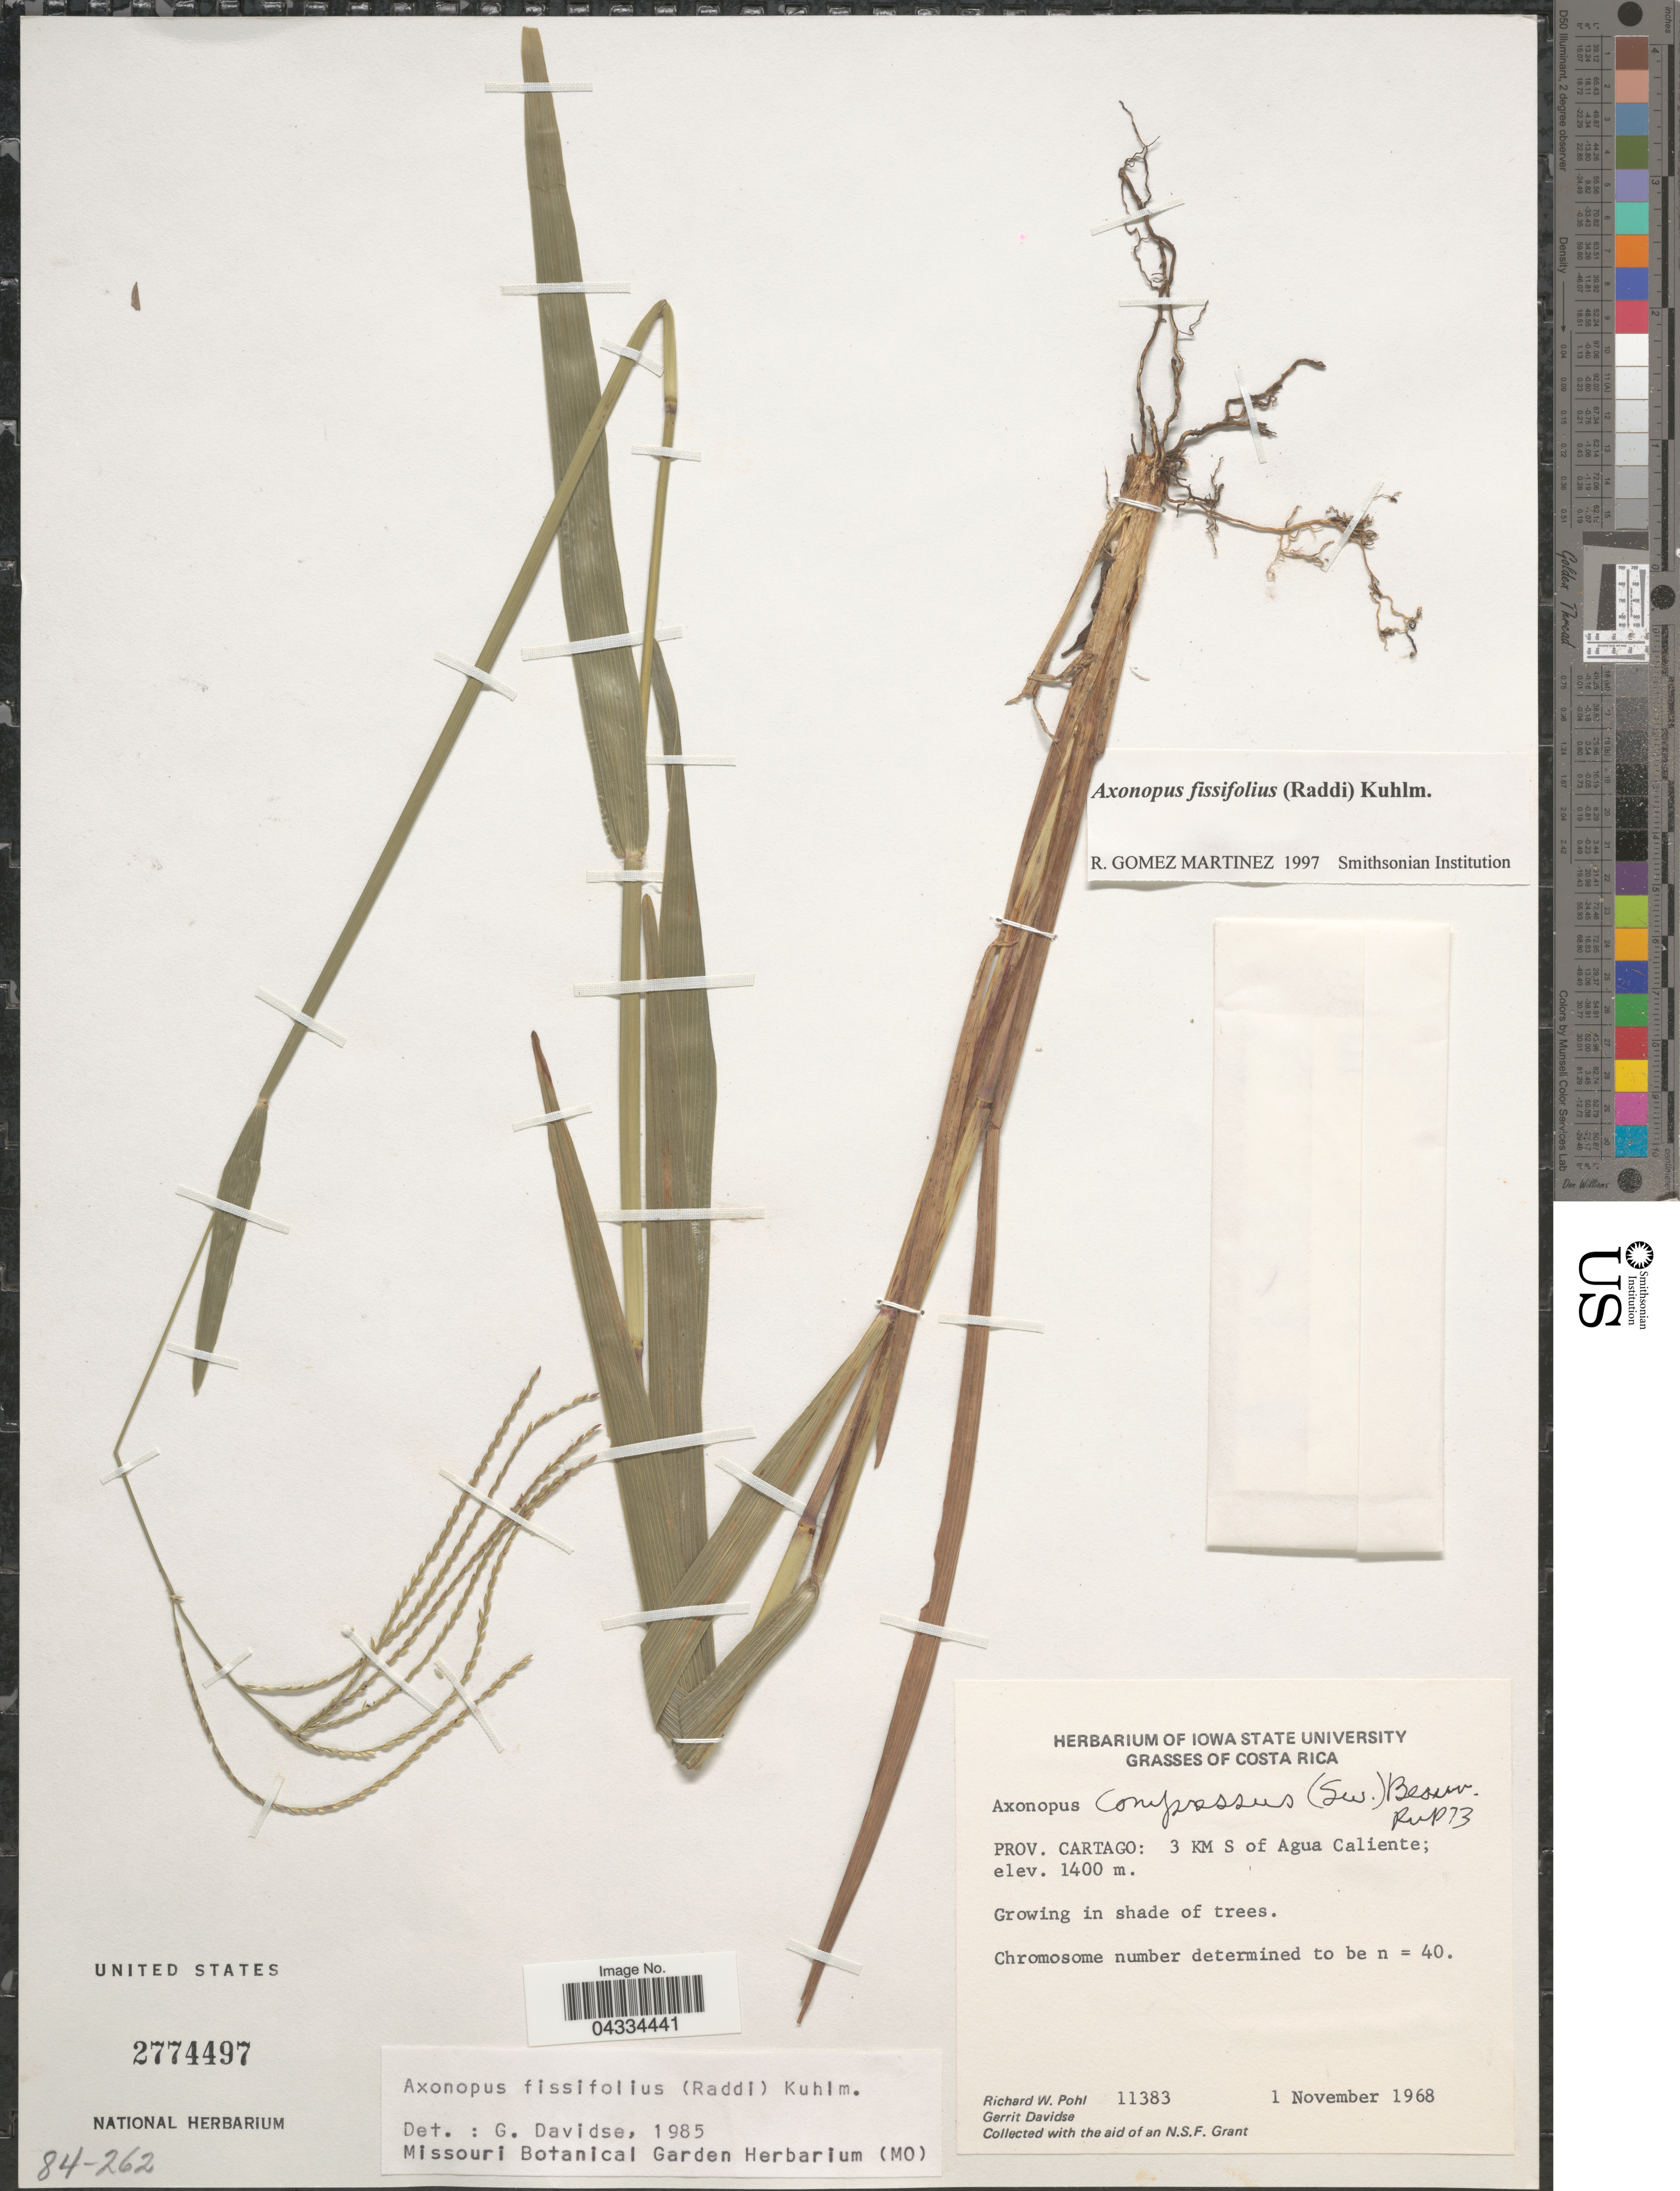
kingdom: Plantae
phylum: Tracheophyta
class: Liliopsida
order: Poales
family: Poaceae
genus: Axonopus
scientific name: Axonopus fissifolius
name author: (Raddi) Kuhlm.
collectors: R. W. Pohl & G. Davidse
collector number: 11383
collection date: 1968-11-01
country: Costa Rica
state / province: Cartago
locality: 3 KM S of Agua Caliente.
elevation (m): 1400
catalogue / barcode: US 2774497